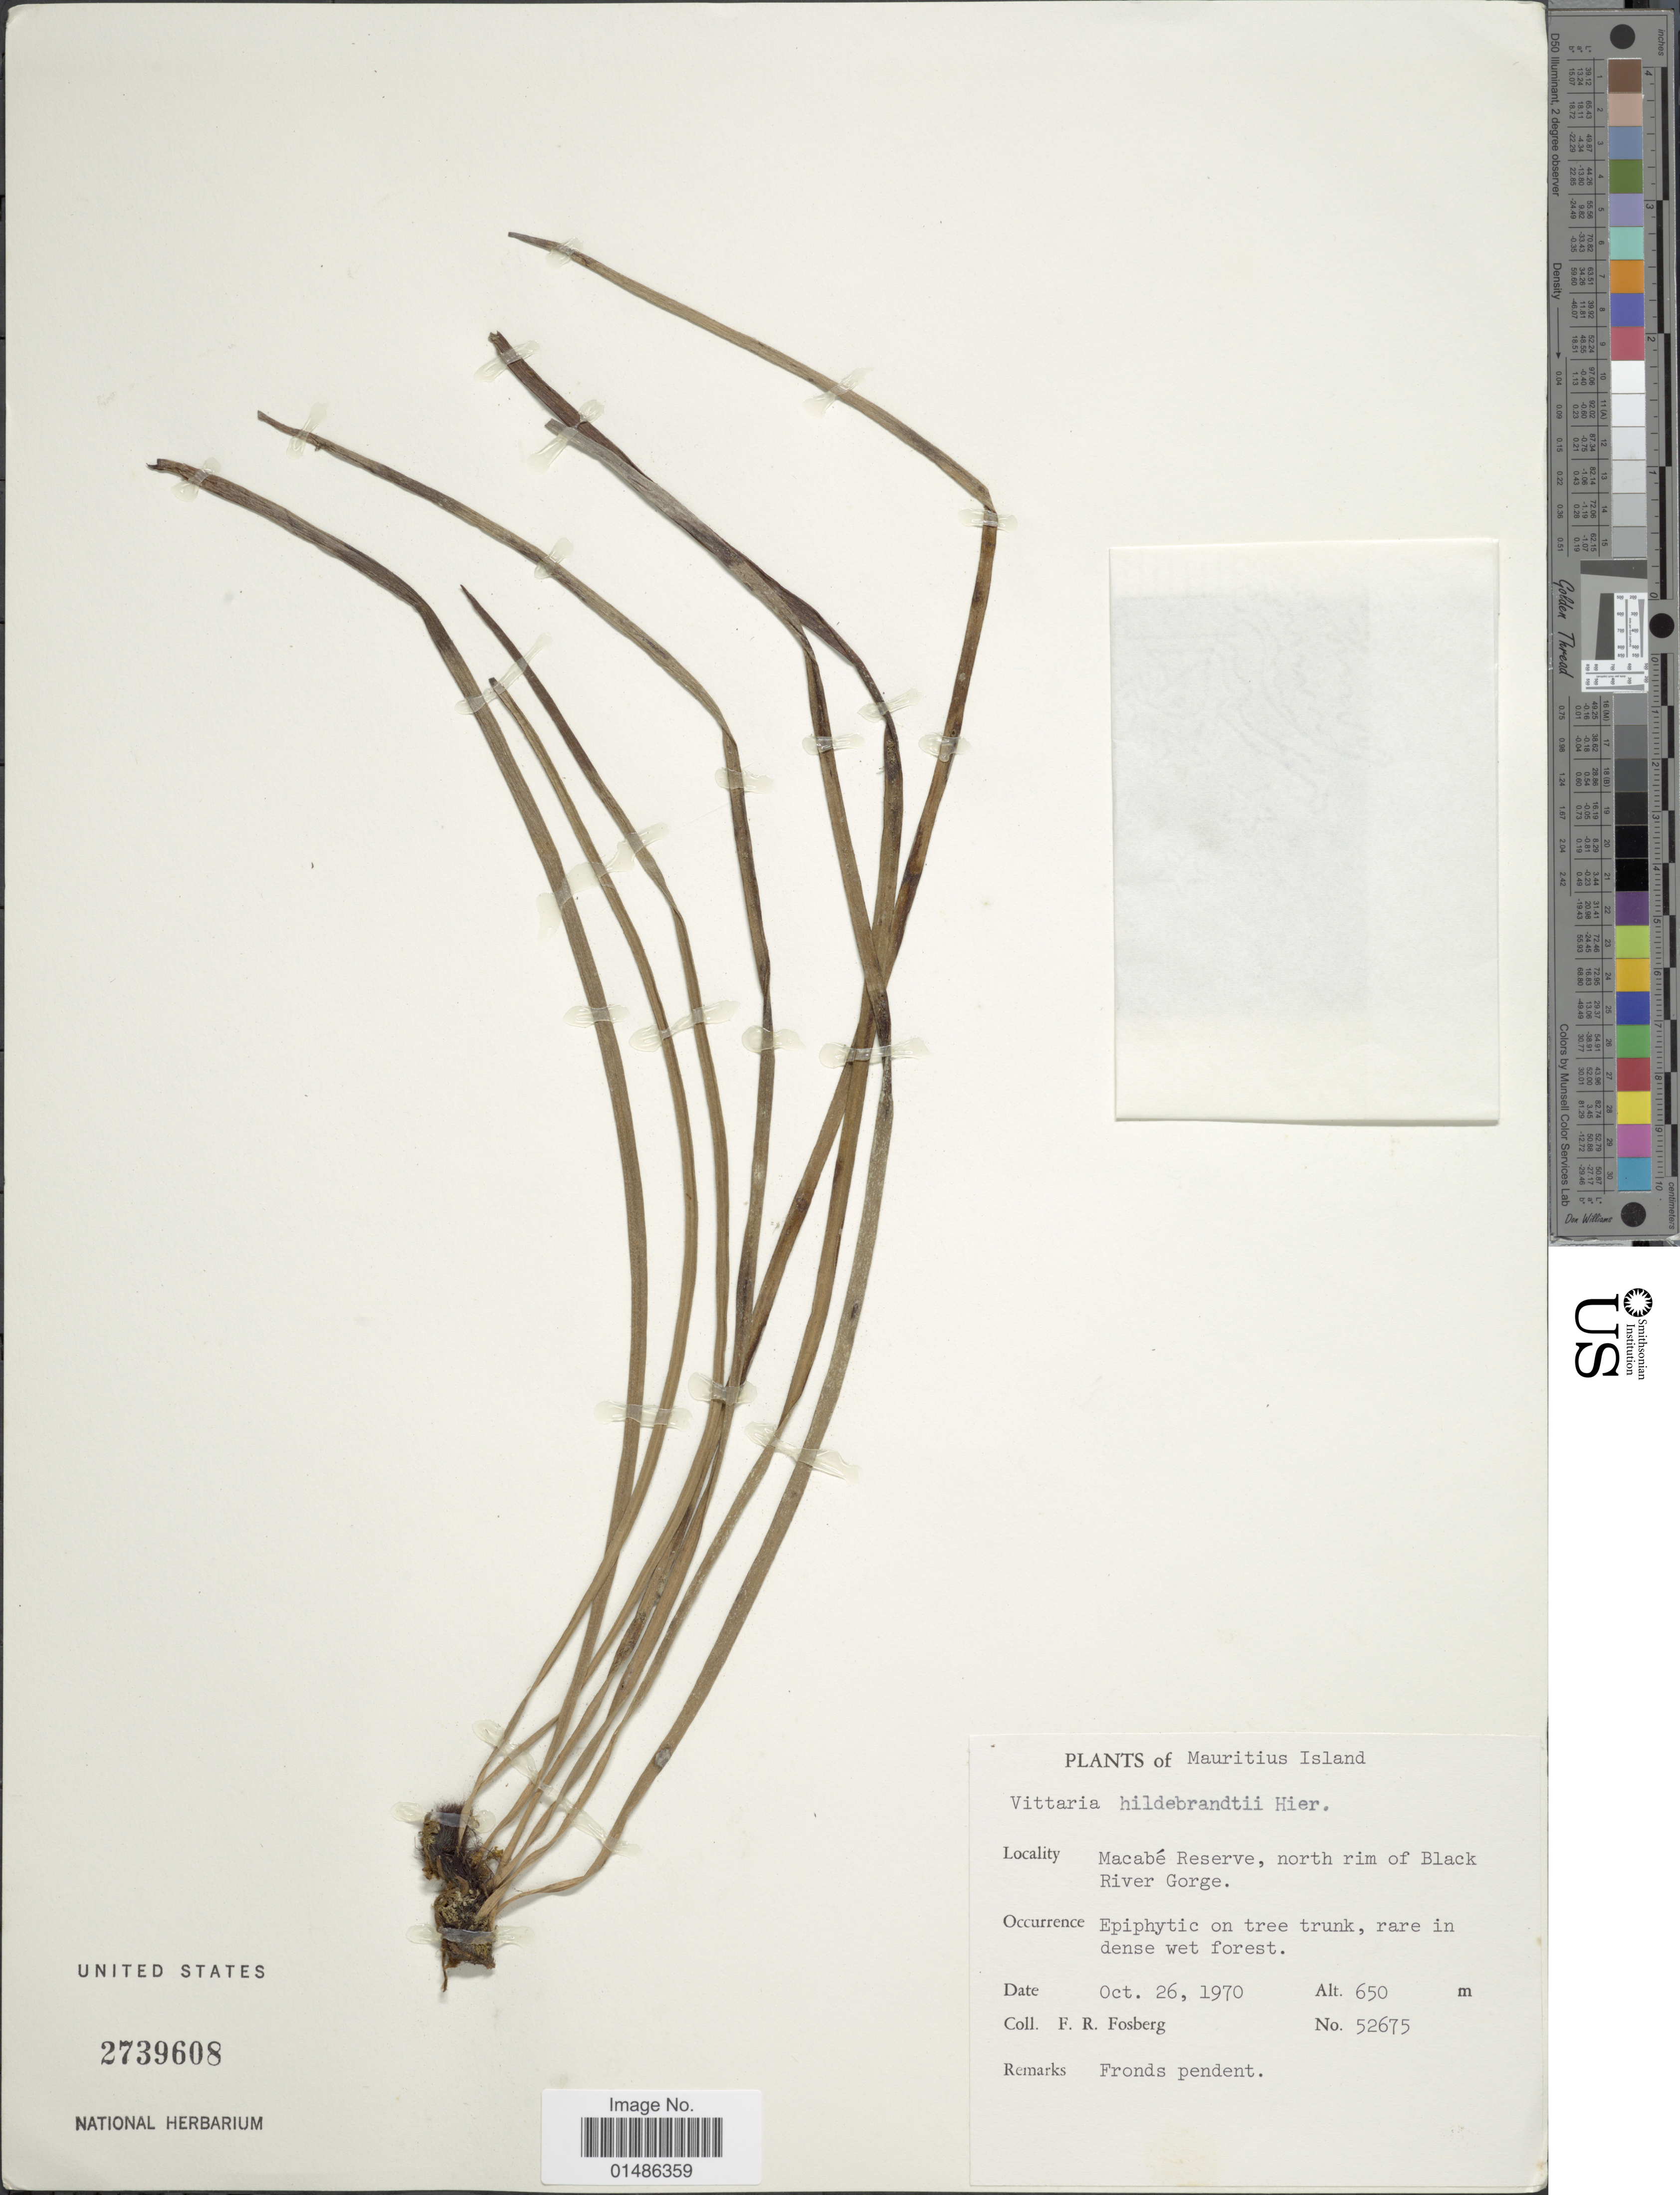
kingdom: Plantae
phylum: Tracheophyta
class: Polypodiopsida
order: Polypodiales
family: Pteridaceae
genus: Haplopteris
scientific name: Haplopteris elongata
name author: (Sw.) Crane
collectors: F. R. Fosberg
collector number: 52675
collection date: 1970-10-26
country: Mauritius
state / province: Black River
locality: Macabé Reserve, north rim of Black River Gorge.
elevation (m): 650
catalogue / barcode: US 2739608